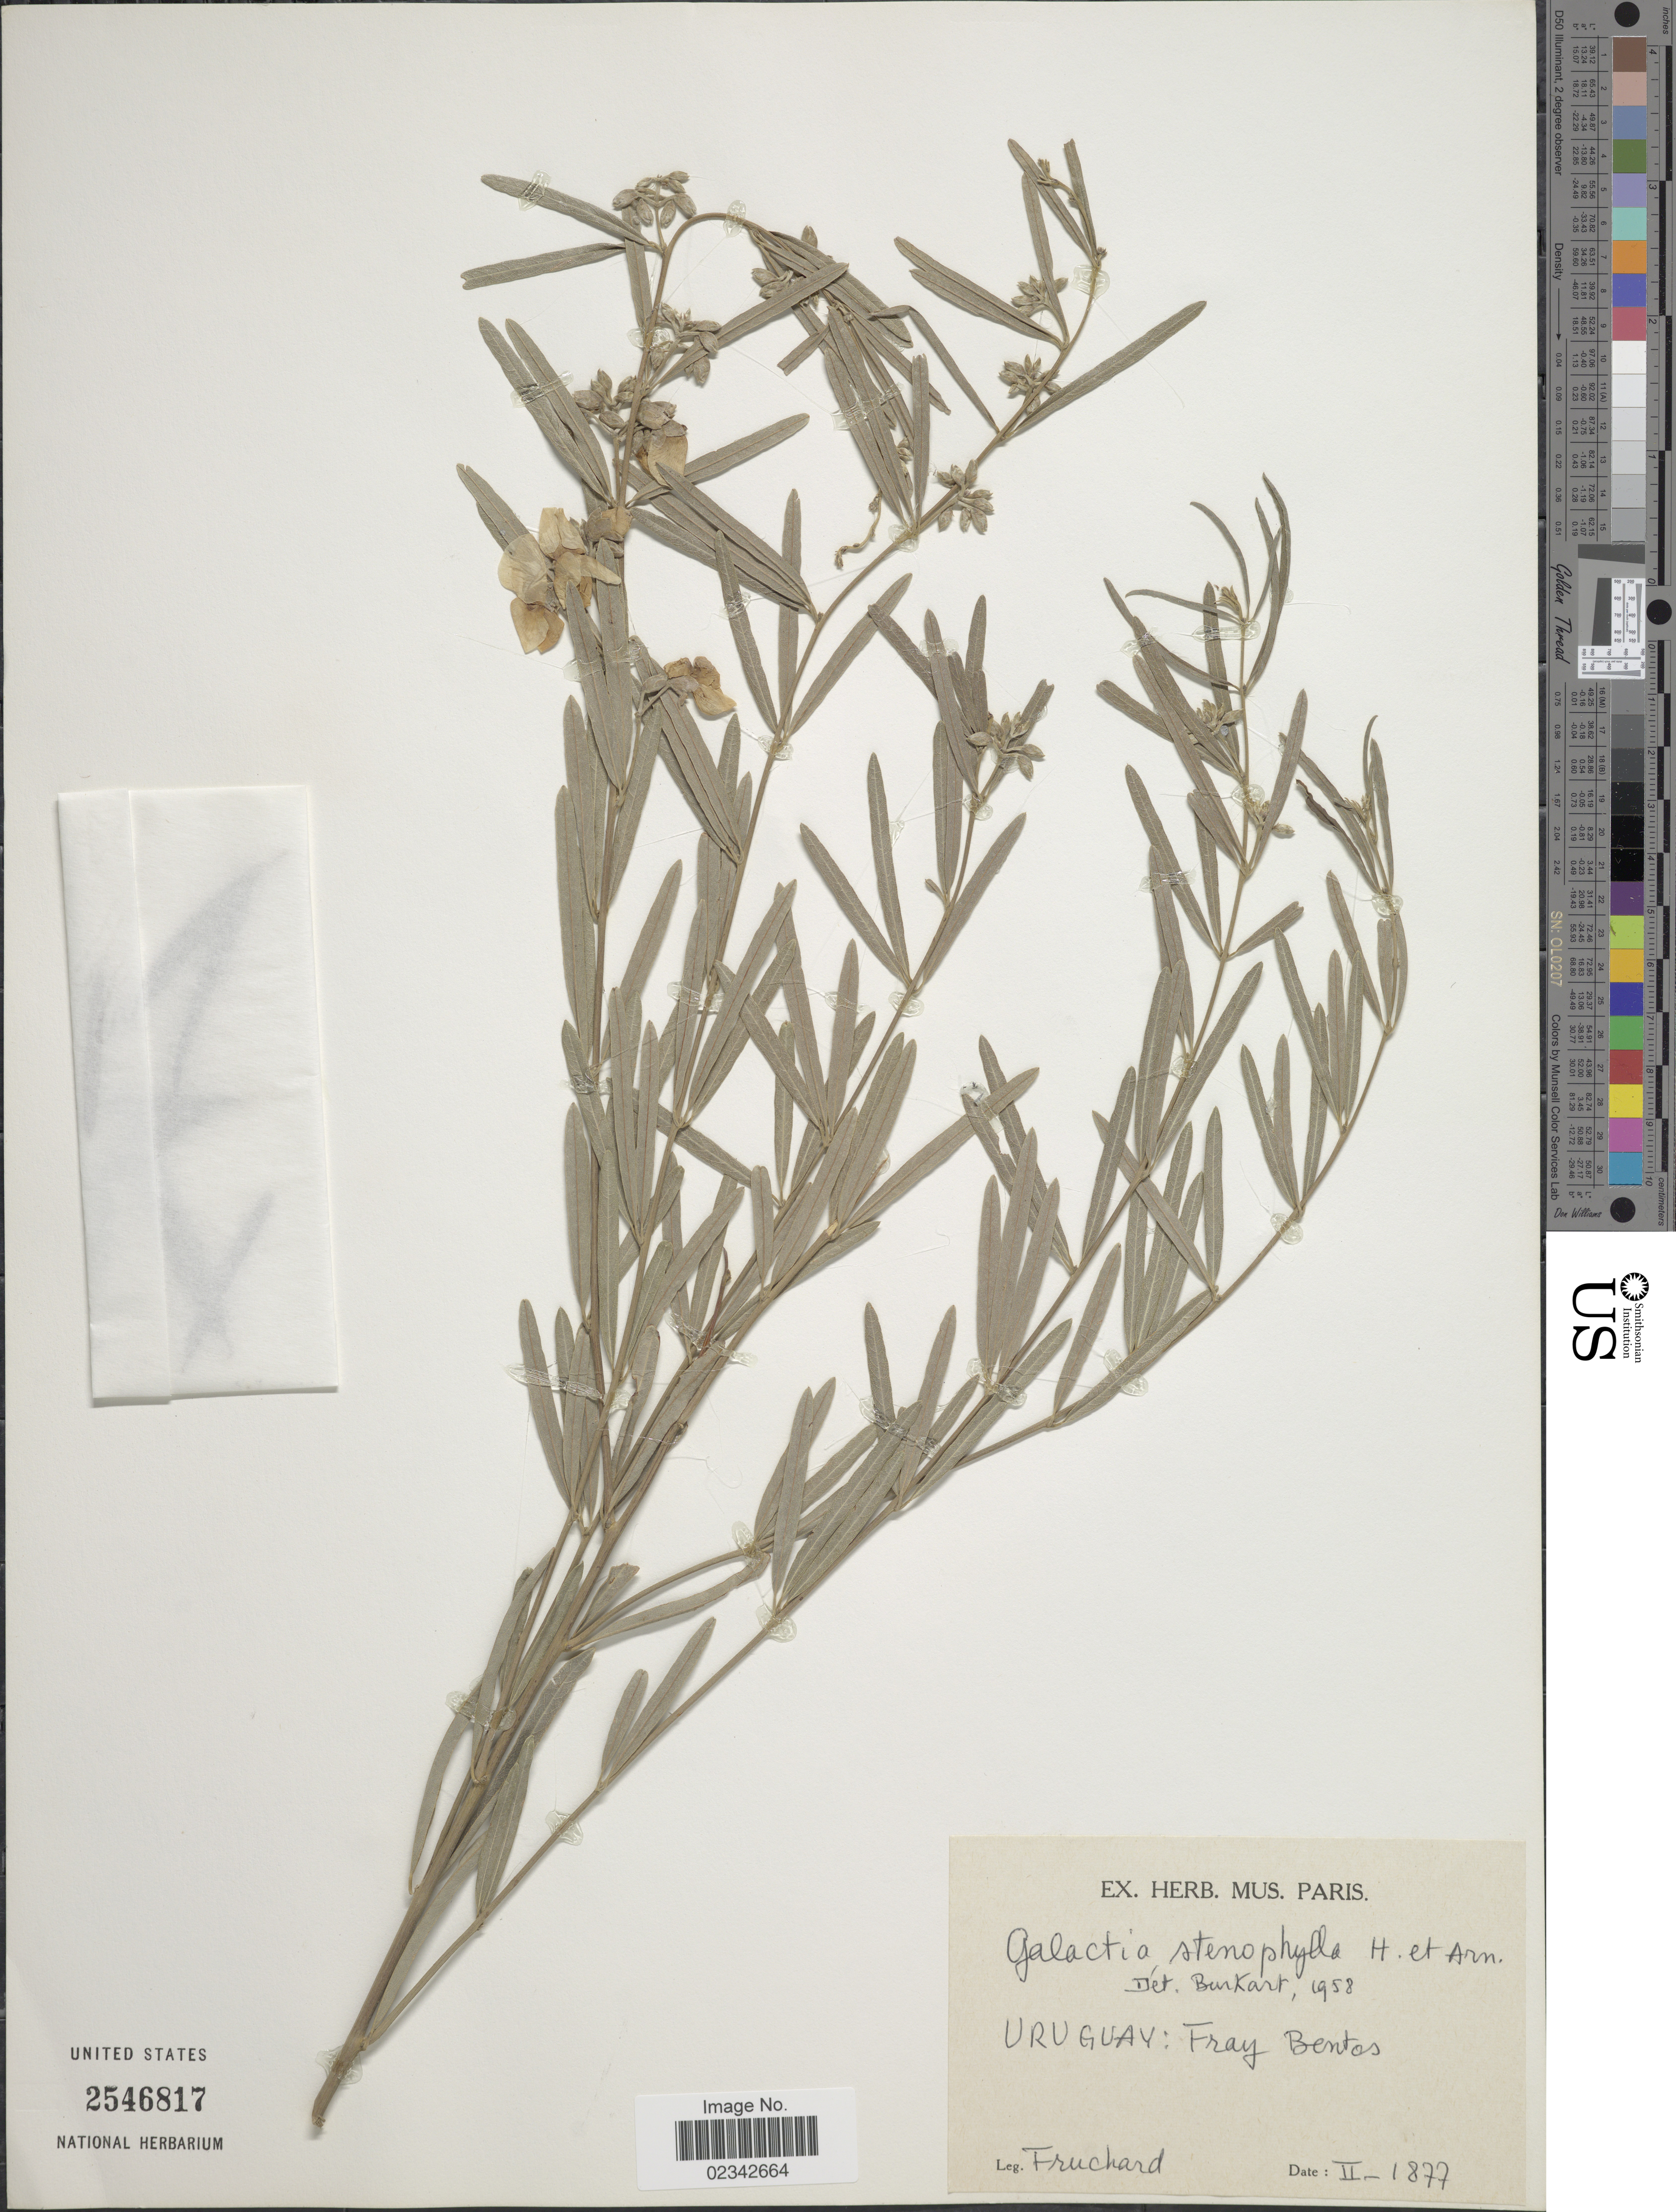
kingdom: Plantae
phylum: Tracheophyta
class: Magnoliopsida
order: Fabales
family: Fabaceae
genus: Collaea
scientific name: Collaea stenophylla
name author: (Hook. & Arn.) Benth.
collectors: -. Fruchard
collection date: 1877-02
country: Uruguay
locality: Fray Bentos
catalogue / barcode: US 2546817